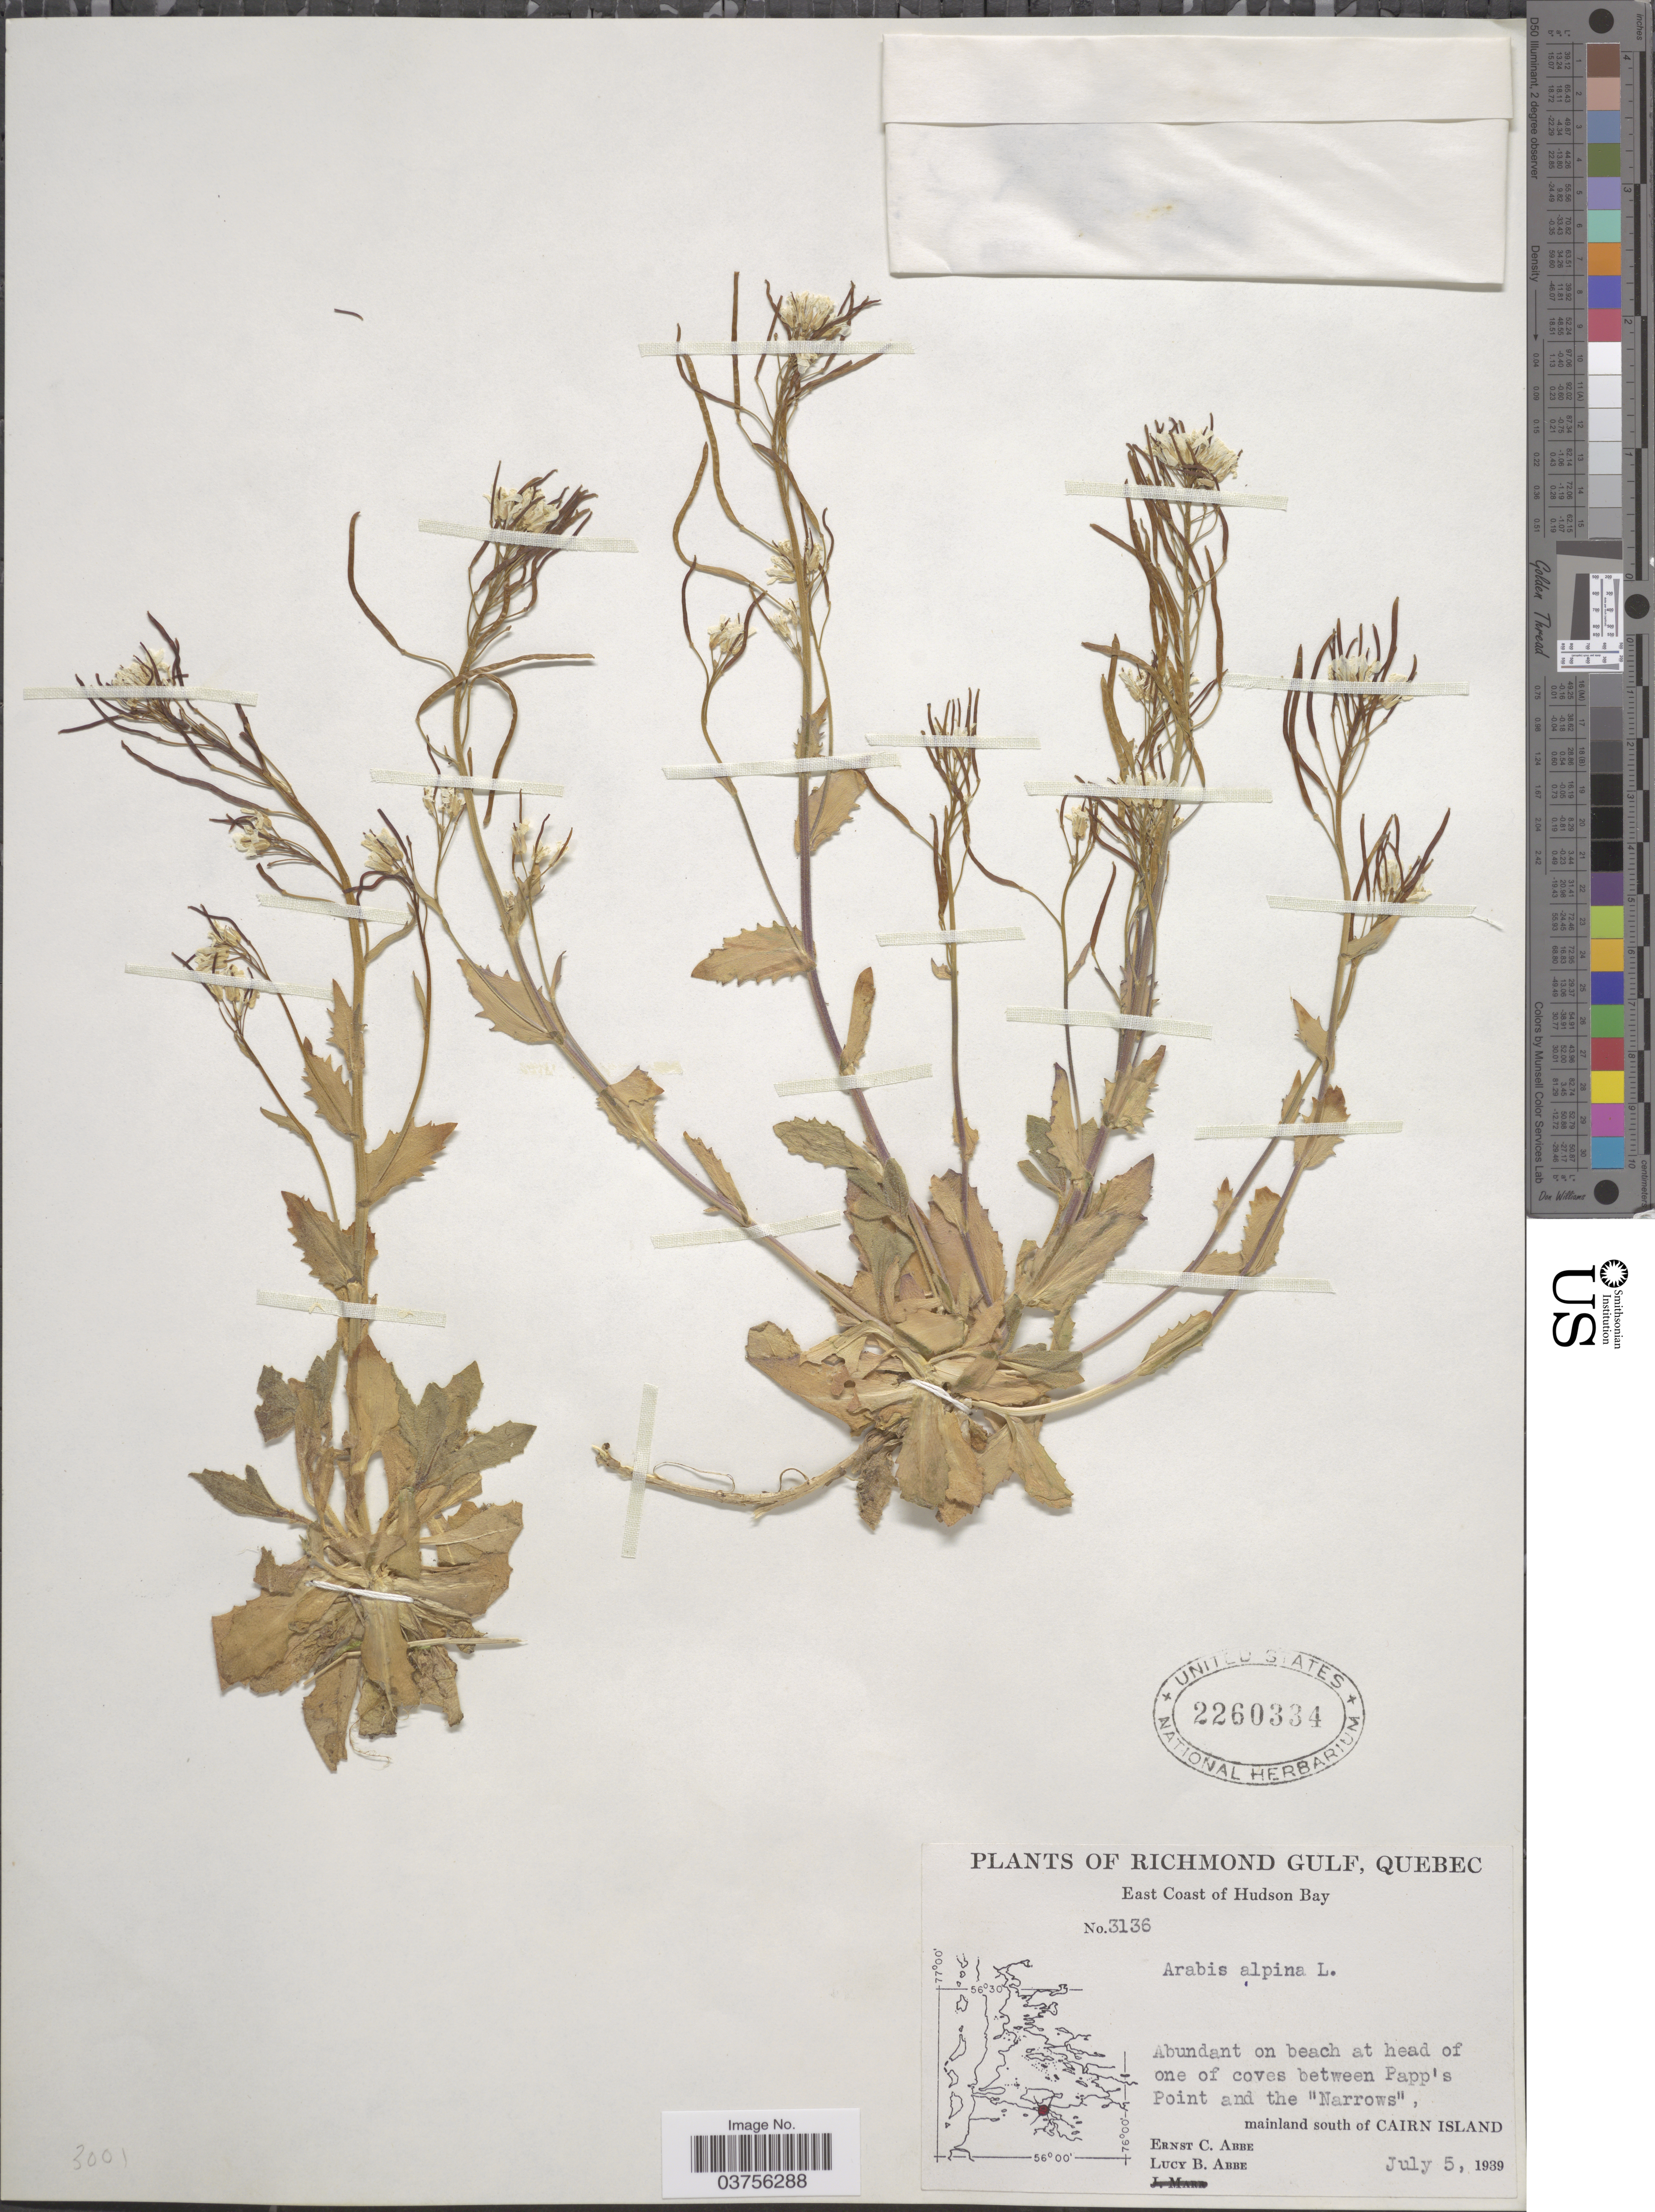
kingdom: Plantae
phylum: Tracheophyta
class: Magnoliopsida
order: Brassicales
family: Brassicaceae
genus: Arabis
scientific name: Arabis alpina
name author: L.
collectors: E. C. Abbe & L. B. Abbe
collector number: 3136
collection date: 1939-07-05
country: Canada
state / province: Quebec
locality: Richmond Gulf. East Coast of Hudson Bay. On beach at head of one of coves between Papp's Point and the "Narrows", mainland south of Cairn Island.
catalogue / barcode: US 2260334